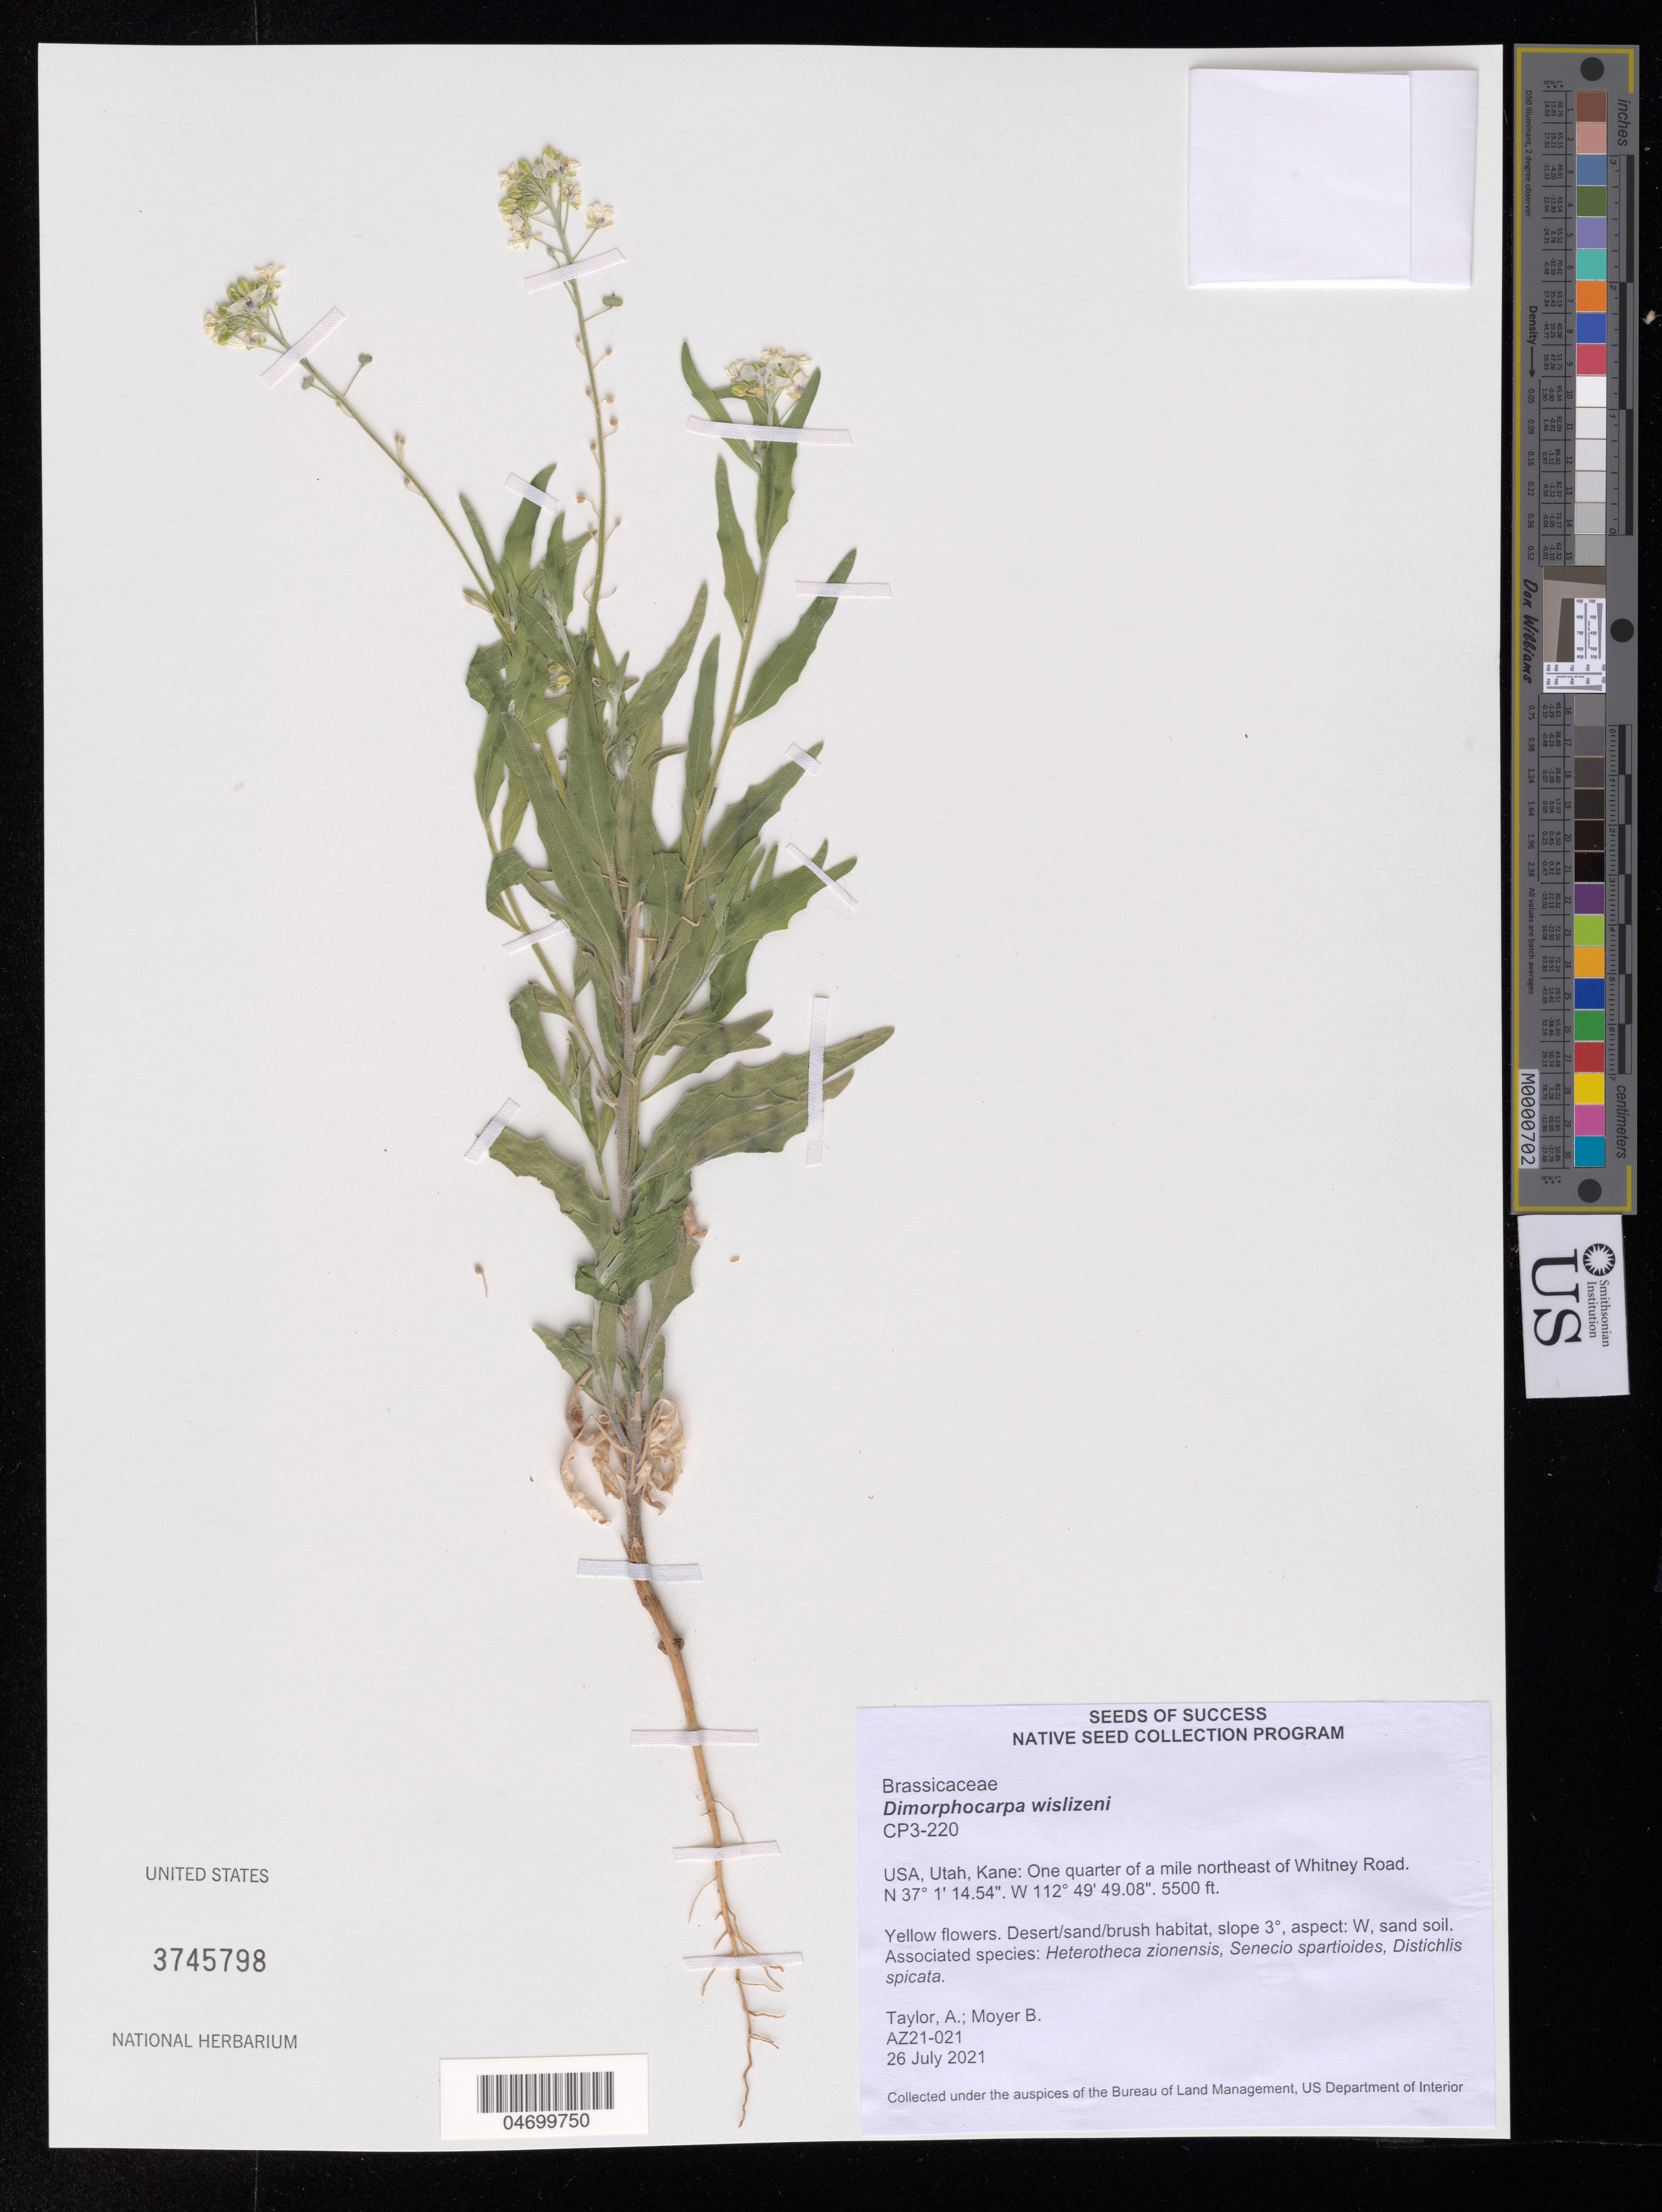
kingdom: Plantae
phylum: Tracheophyta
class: Magnoliopsida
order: Brassicales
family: Brassicaceae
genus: Dimorphocarpa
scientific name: Dimorphocarpa wislizeni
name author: (Engelm.) Rollins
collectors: A. Taylor & B. Moyer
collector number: CP3-220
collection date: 2021-07-26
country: United States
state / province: Utah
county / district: Kane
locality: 0.25 mi. NE of Whitney Road.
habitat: Sandy loam soil. Desert/brush/sand habitat. With Heterotheca zionensis, Senecio spartioides, Distichlis spicata.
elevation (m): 1676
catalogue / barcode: US 3745798